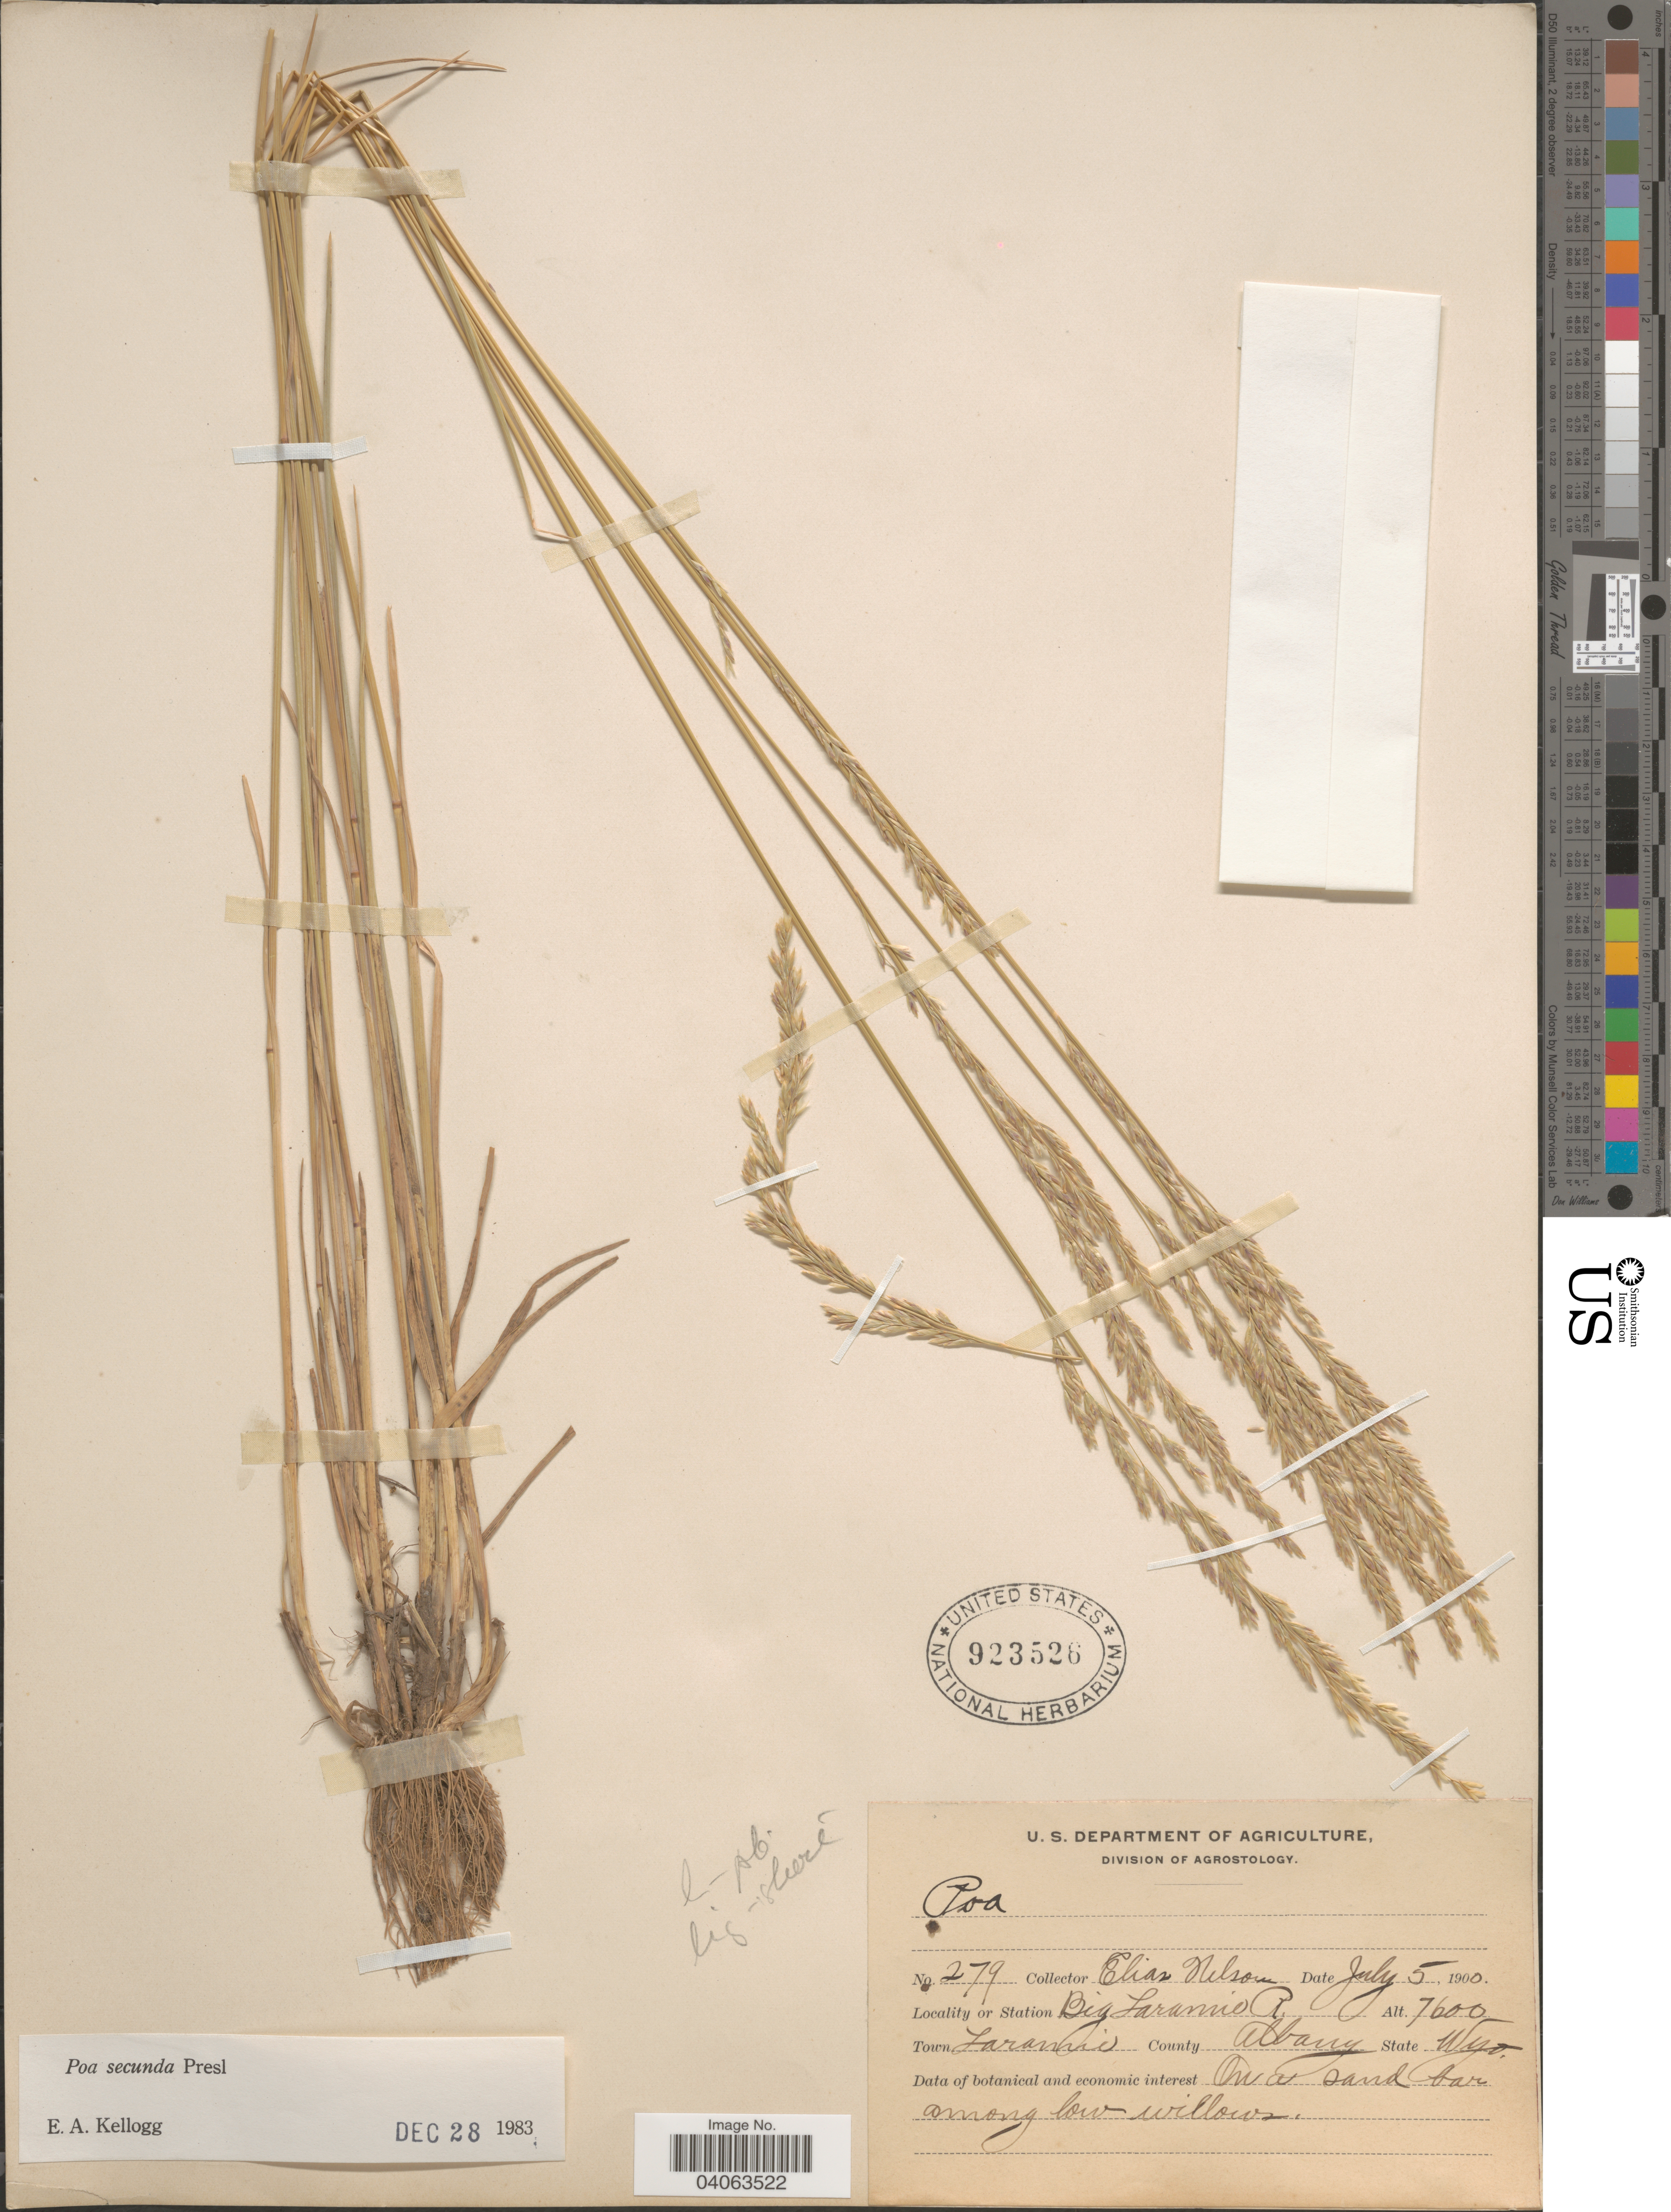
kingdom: Plantae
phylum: Tracheophyta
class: Liliopsida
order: Poales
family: Poaceae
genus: Poa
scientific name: Poa secunda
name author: J. Presl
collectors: E. Nelson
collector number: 279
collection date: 1900-07-05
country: United States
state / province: Wyoming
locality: Big Laramie R. Town Laramie. County Albany.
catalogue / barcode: US 923526